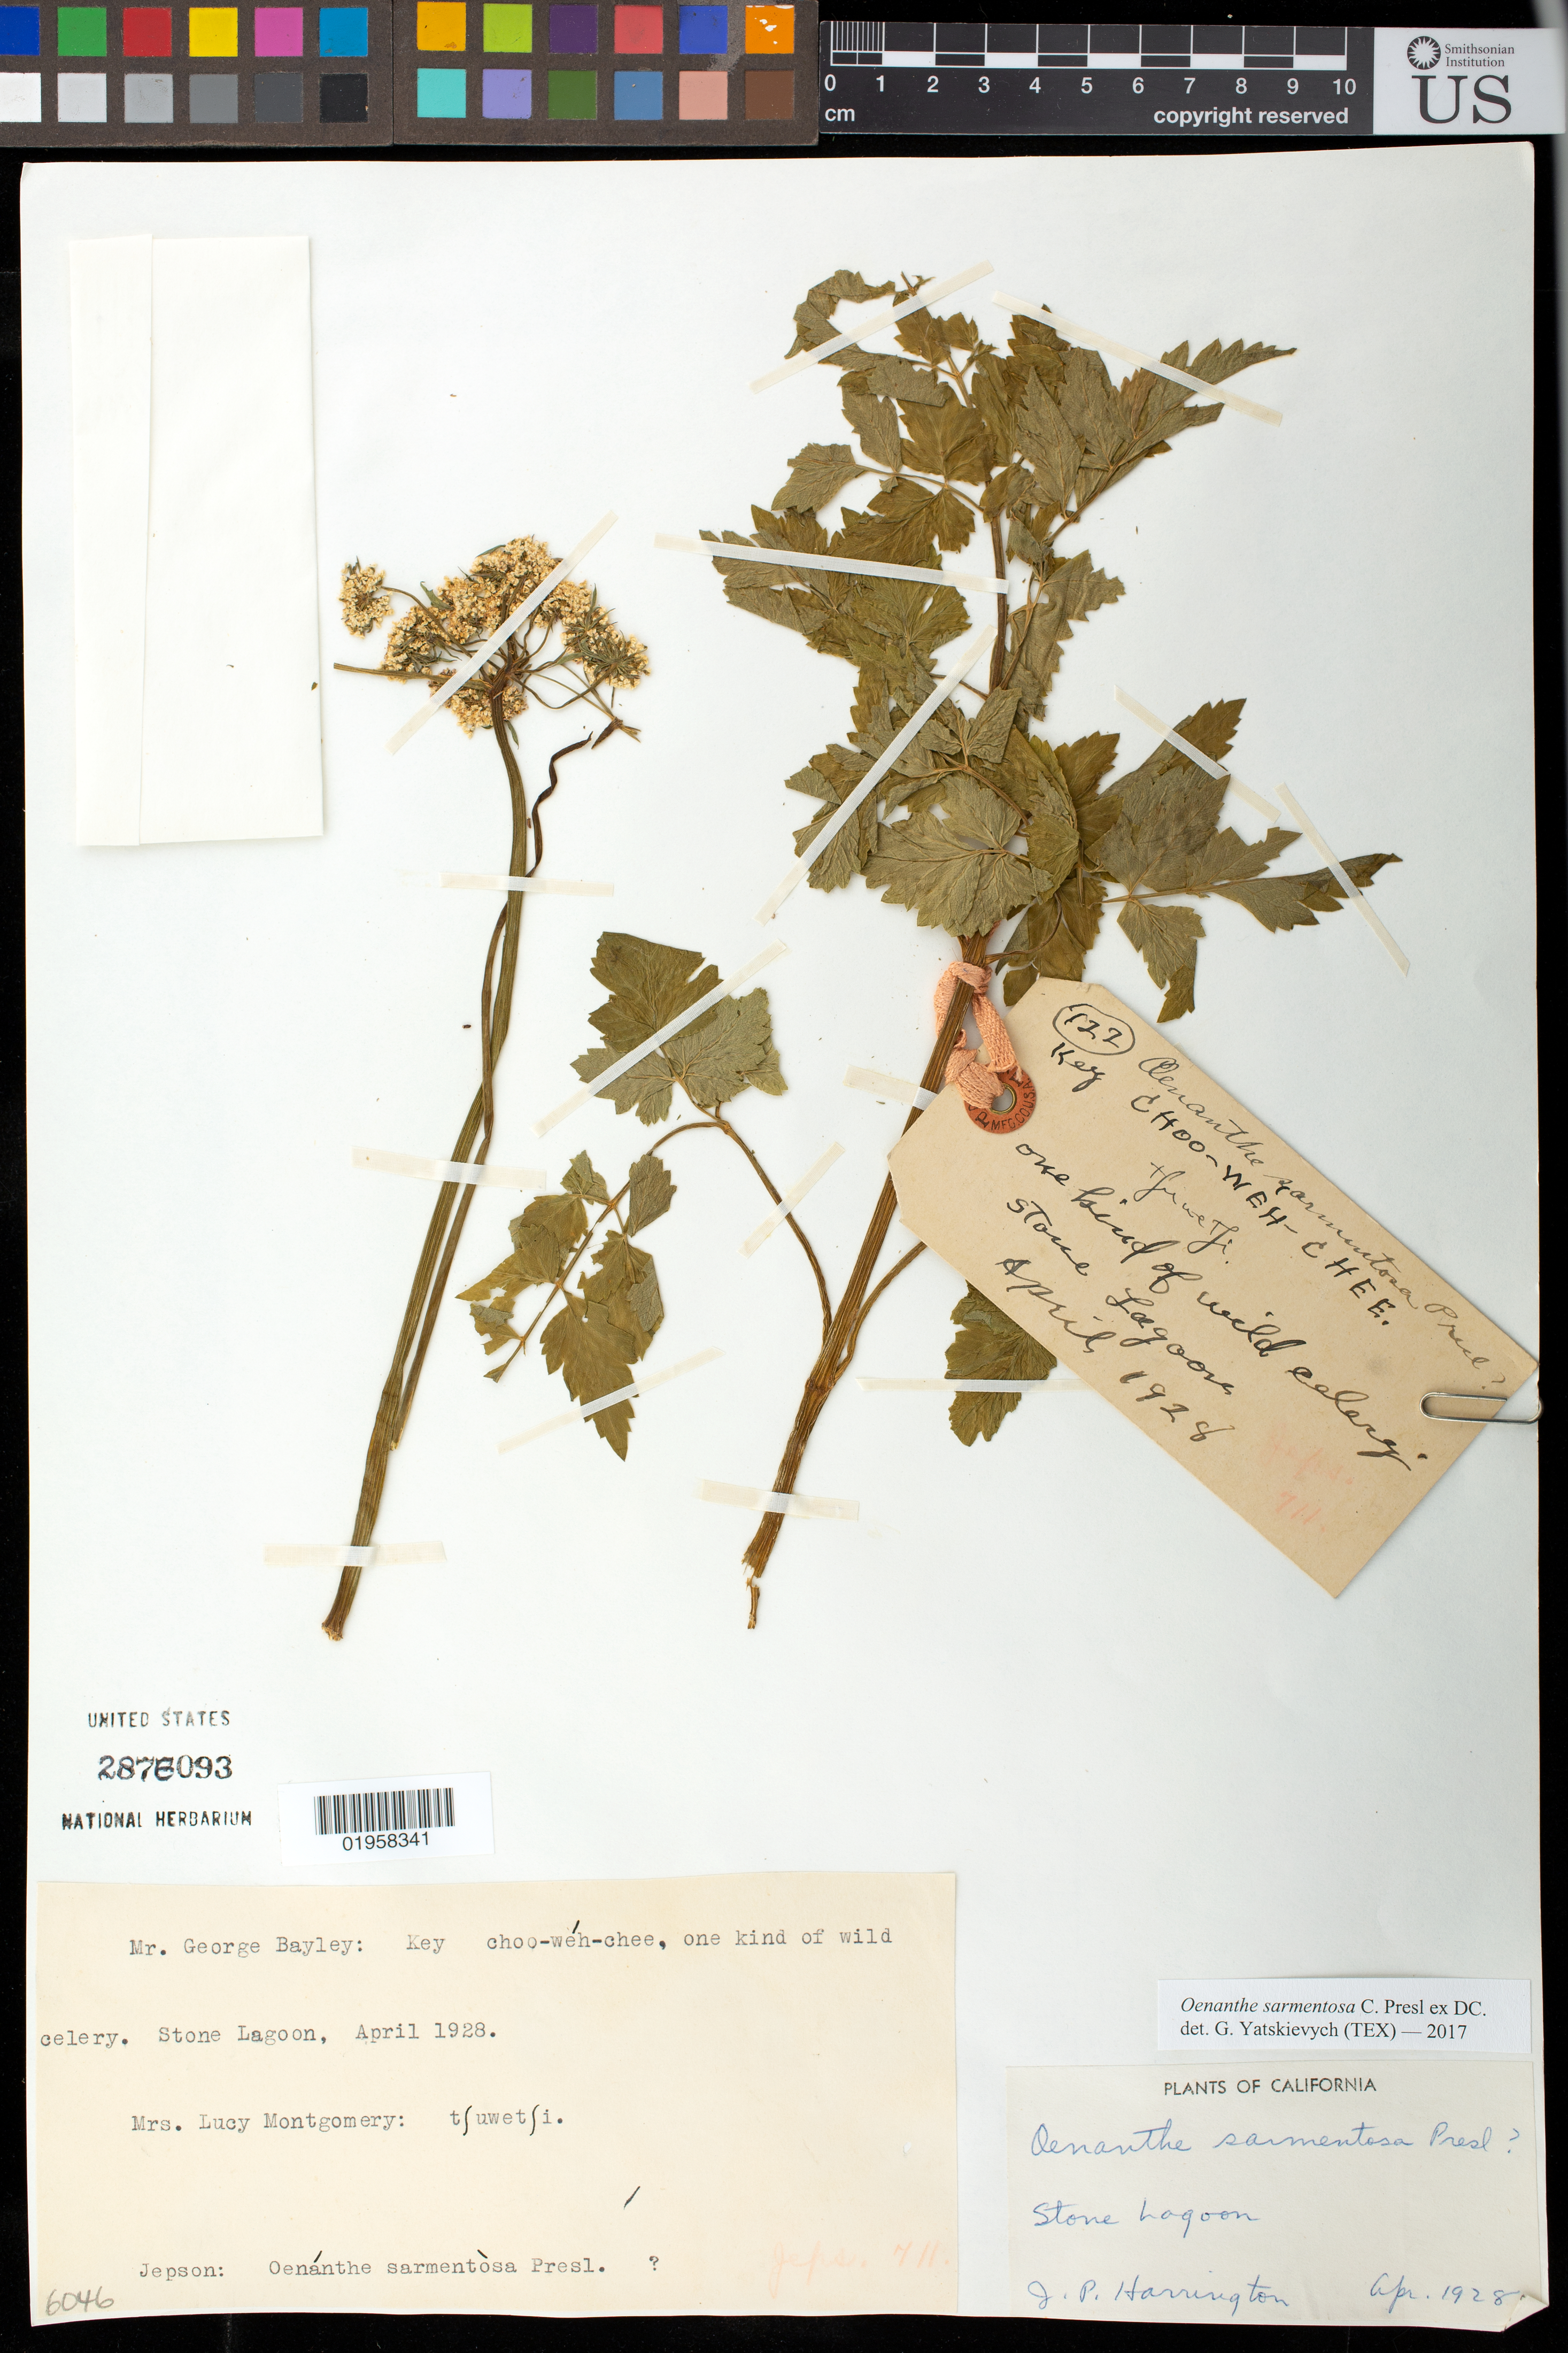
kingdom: Plantae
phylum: Tracheophyta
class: Magnoliopsida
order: Apiales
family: Apiaceae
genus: Oenanthe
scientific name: Oenanthe sarmentosa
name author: C. Presl ex DC.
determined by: Yatskievych, G. A.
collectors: J. Harrington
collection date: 1928-04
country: United States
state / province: California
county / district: Humboldt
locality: Stone Lagoon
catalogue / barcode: US 2878093